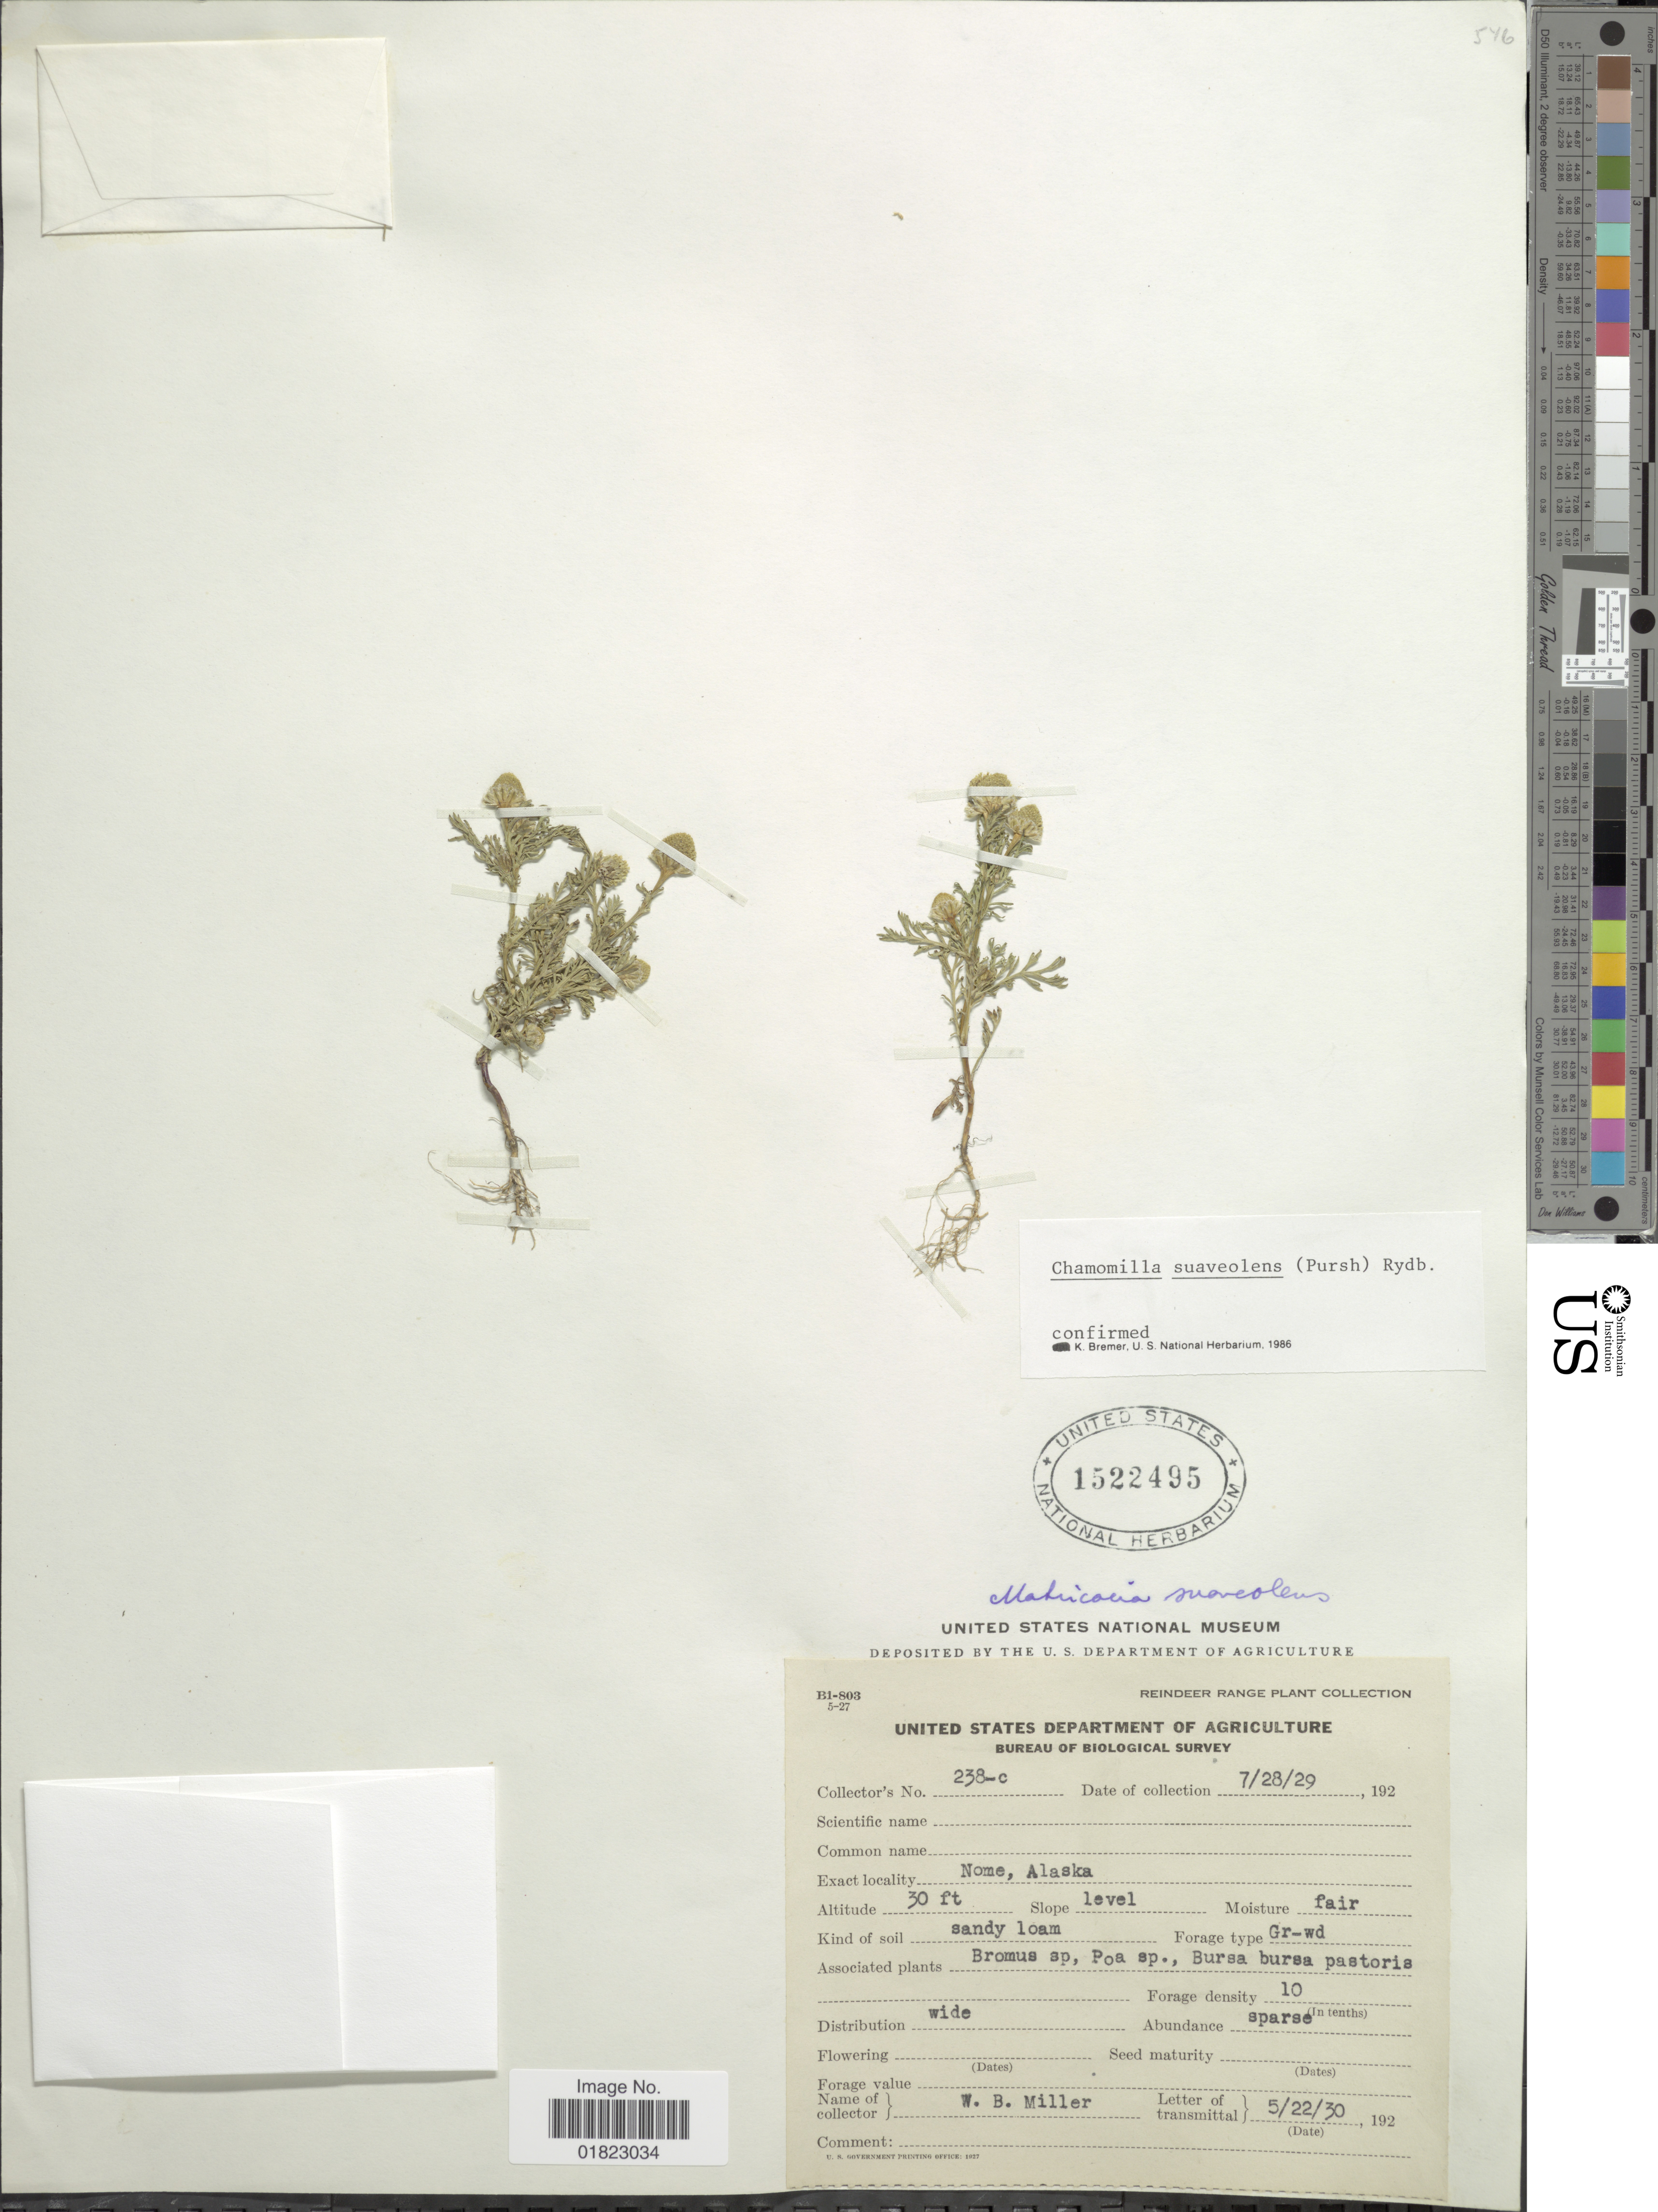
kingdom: Plantae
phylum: Tracheophyta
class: Magnoliopsida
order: Asterales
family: Asteraceae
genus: Matricaria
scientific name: Matricaria matricarioides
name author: (Less.) Porter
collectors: W. Miller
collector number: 238-c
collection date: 1929-07-28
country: United States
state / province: Alaska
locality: Nome.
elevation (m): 9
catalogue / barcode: US 1522495